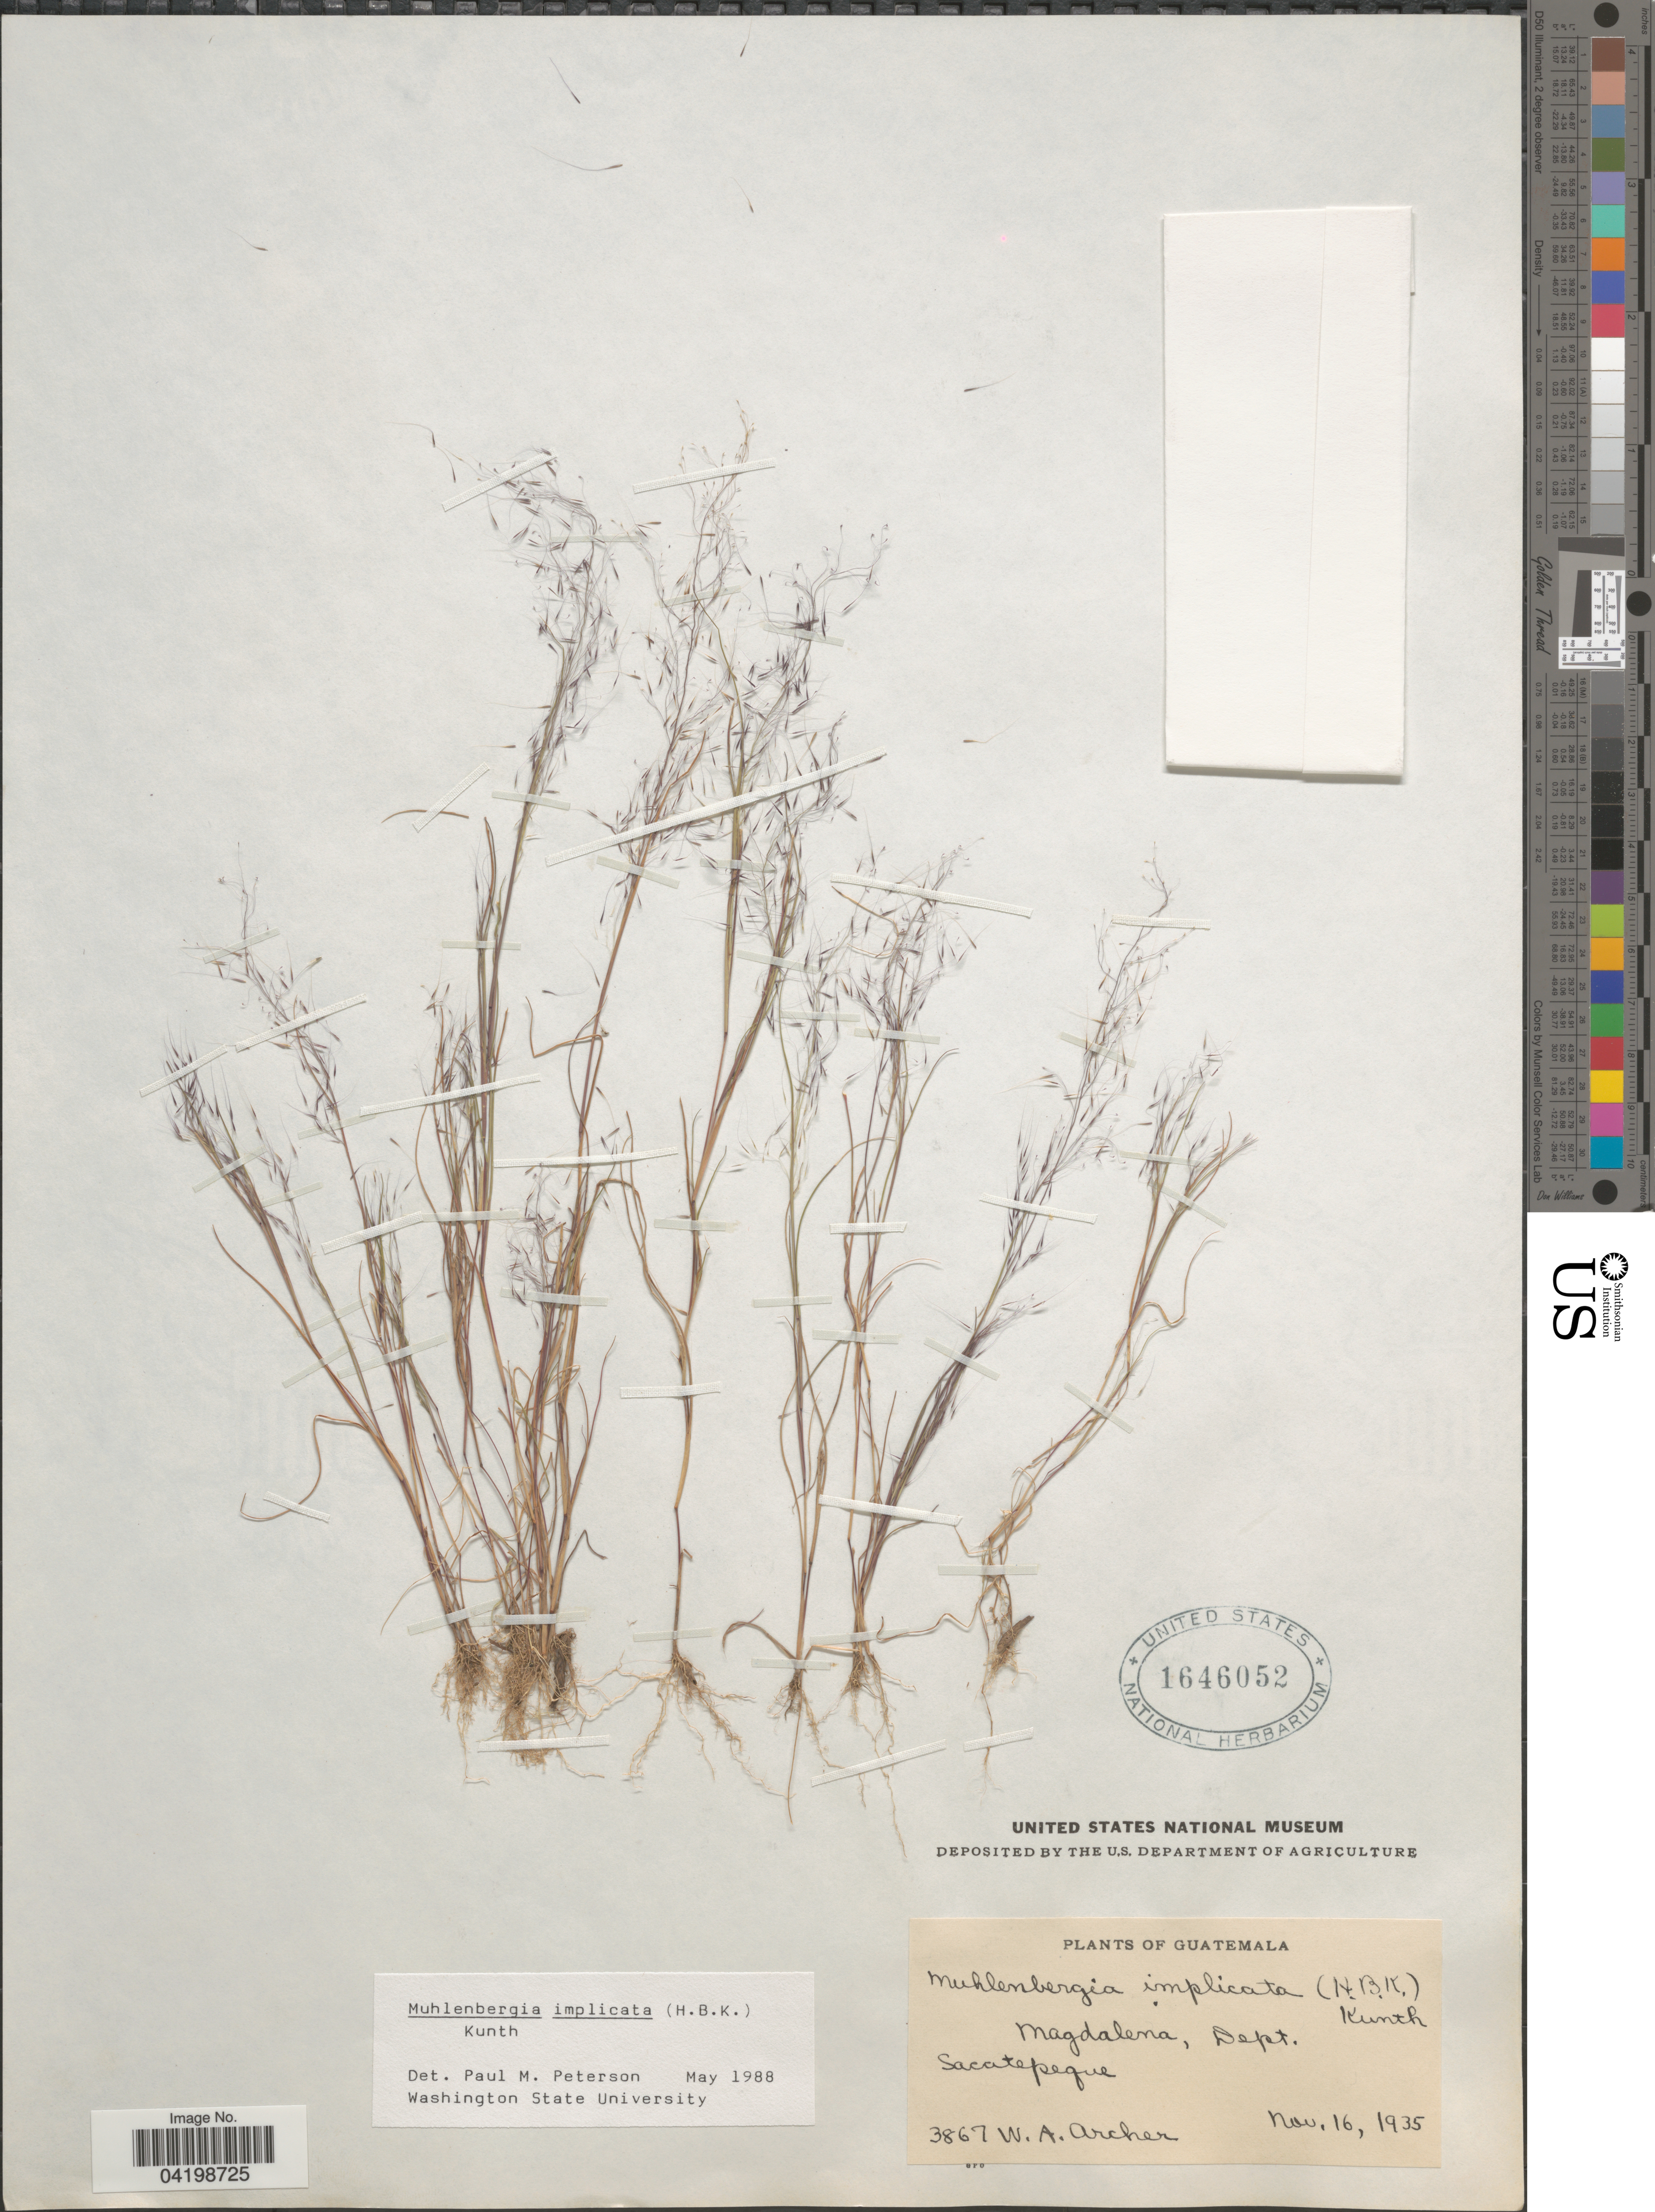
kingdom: Plantae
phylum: Tracheophyta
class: Liliopsida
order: Poales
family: Poaceae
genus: Muhlenbergia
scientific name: Muhlenbergia implicata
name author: (Kunth) Trin.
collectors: W. Archer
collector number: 3867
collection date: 1935-11-16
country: Guatemala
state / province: Sacatepequez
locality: Magdalena, Dept. Sacatepeque.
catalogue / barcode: US 1646052